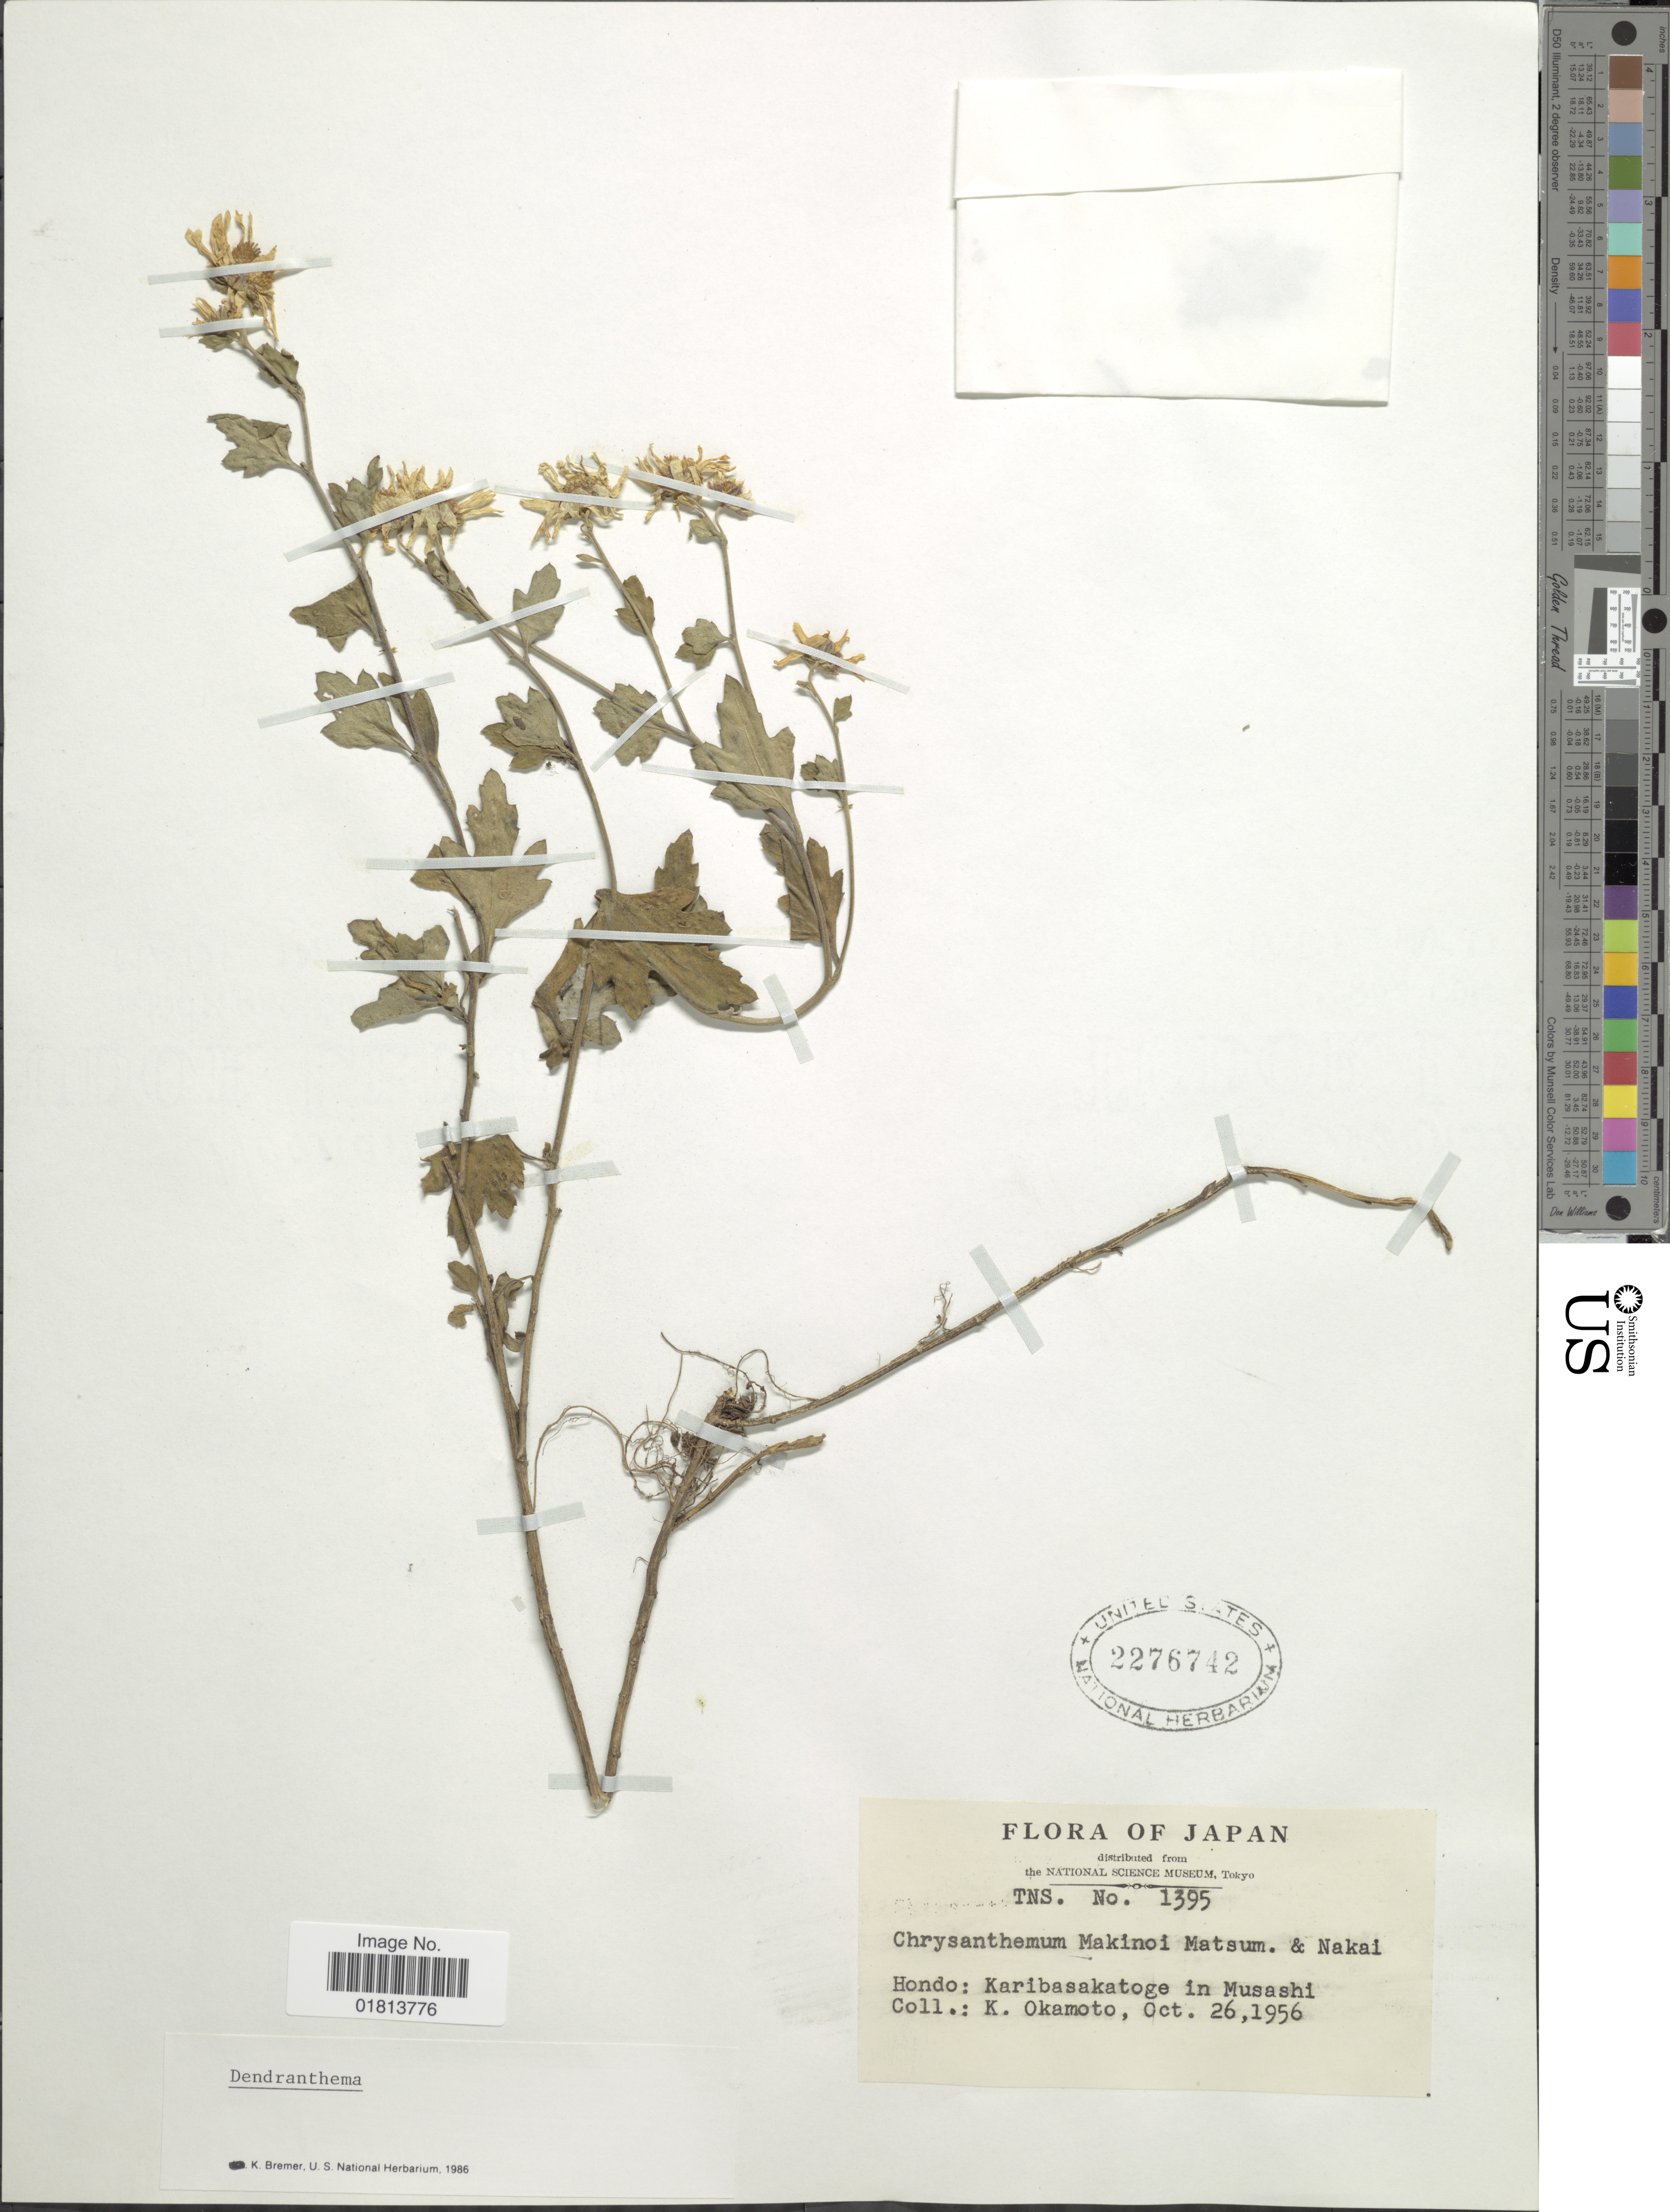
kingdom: Plantae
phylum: Tracheophyta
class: Magnoliopsida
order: Asterales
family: Asteraceae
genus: Dendranthema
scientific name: Dendranthema makinoi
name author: Matsum. & Nakai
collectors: K. Okamoto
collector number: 1395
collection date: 1956-10-26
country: Japan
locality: Hondo: Karibasakatoge in Musashi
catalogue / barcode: US 2276742